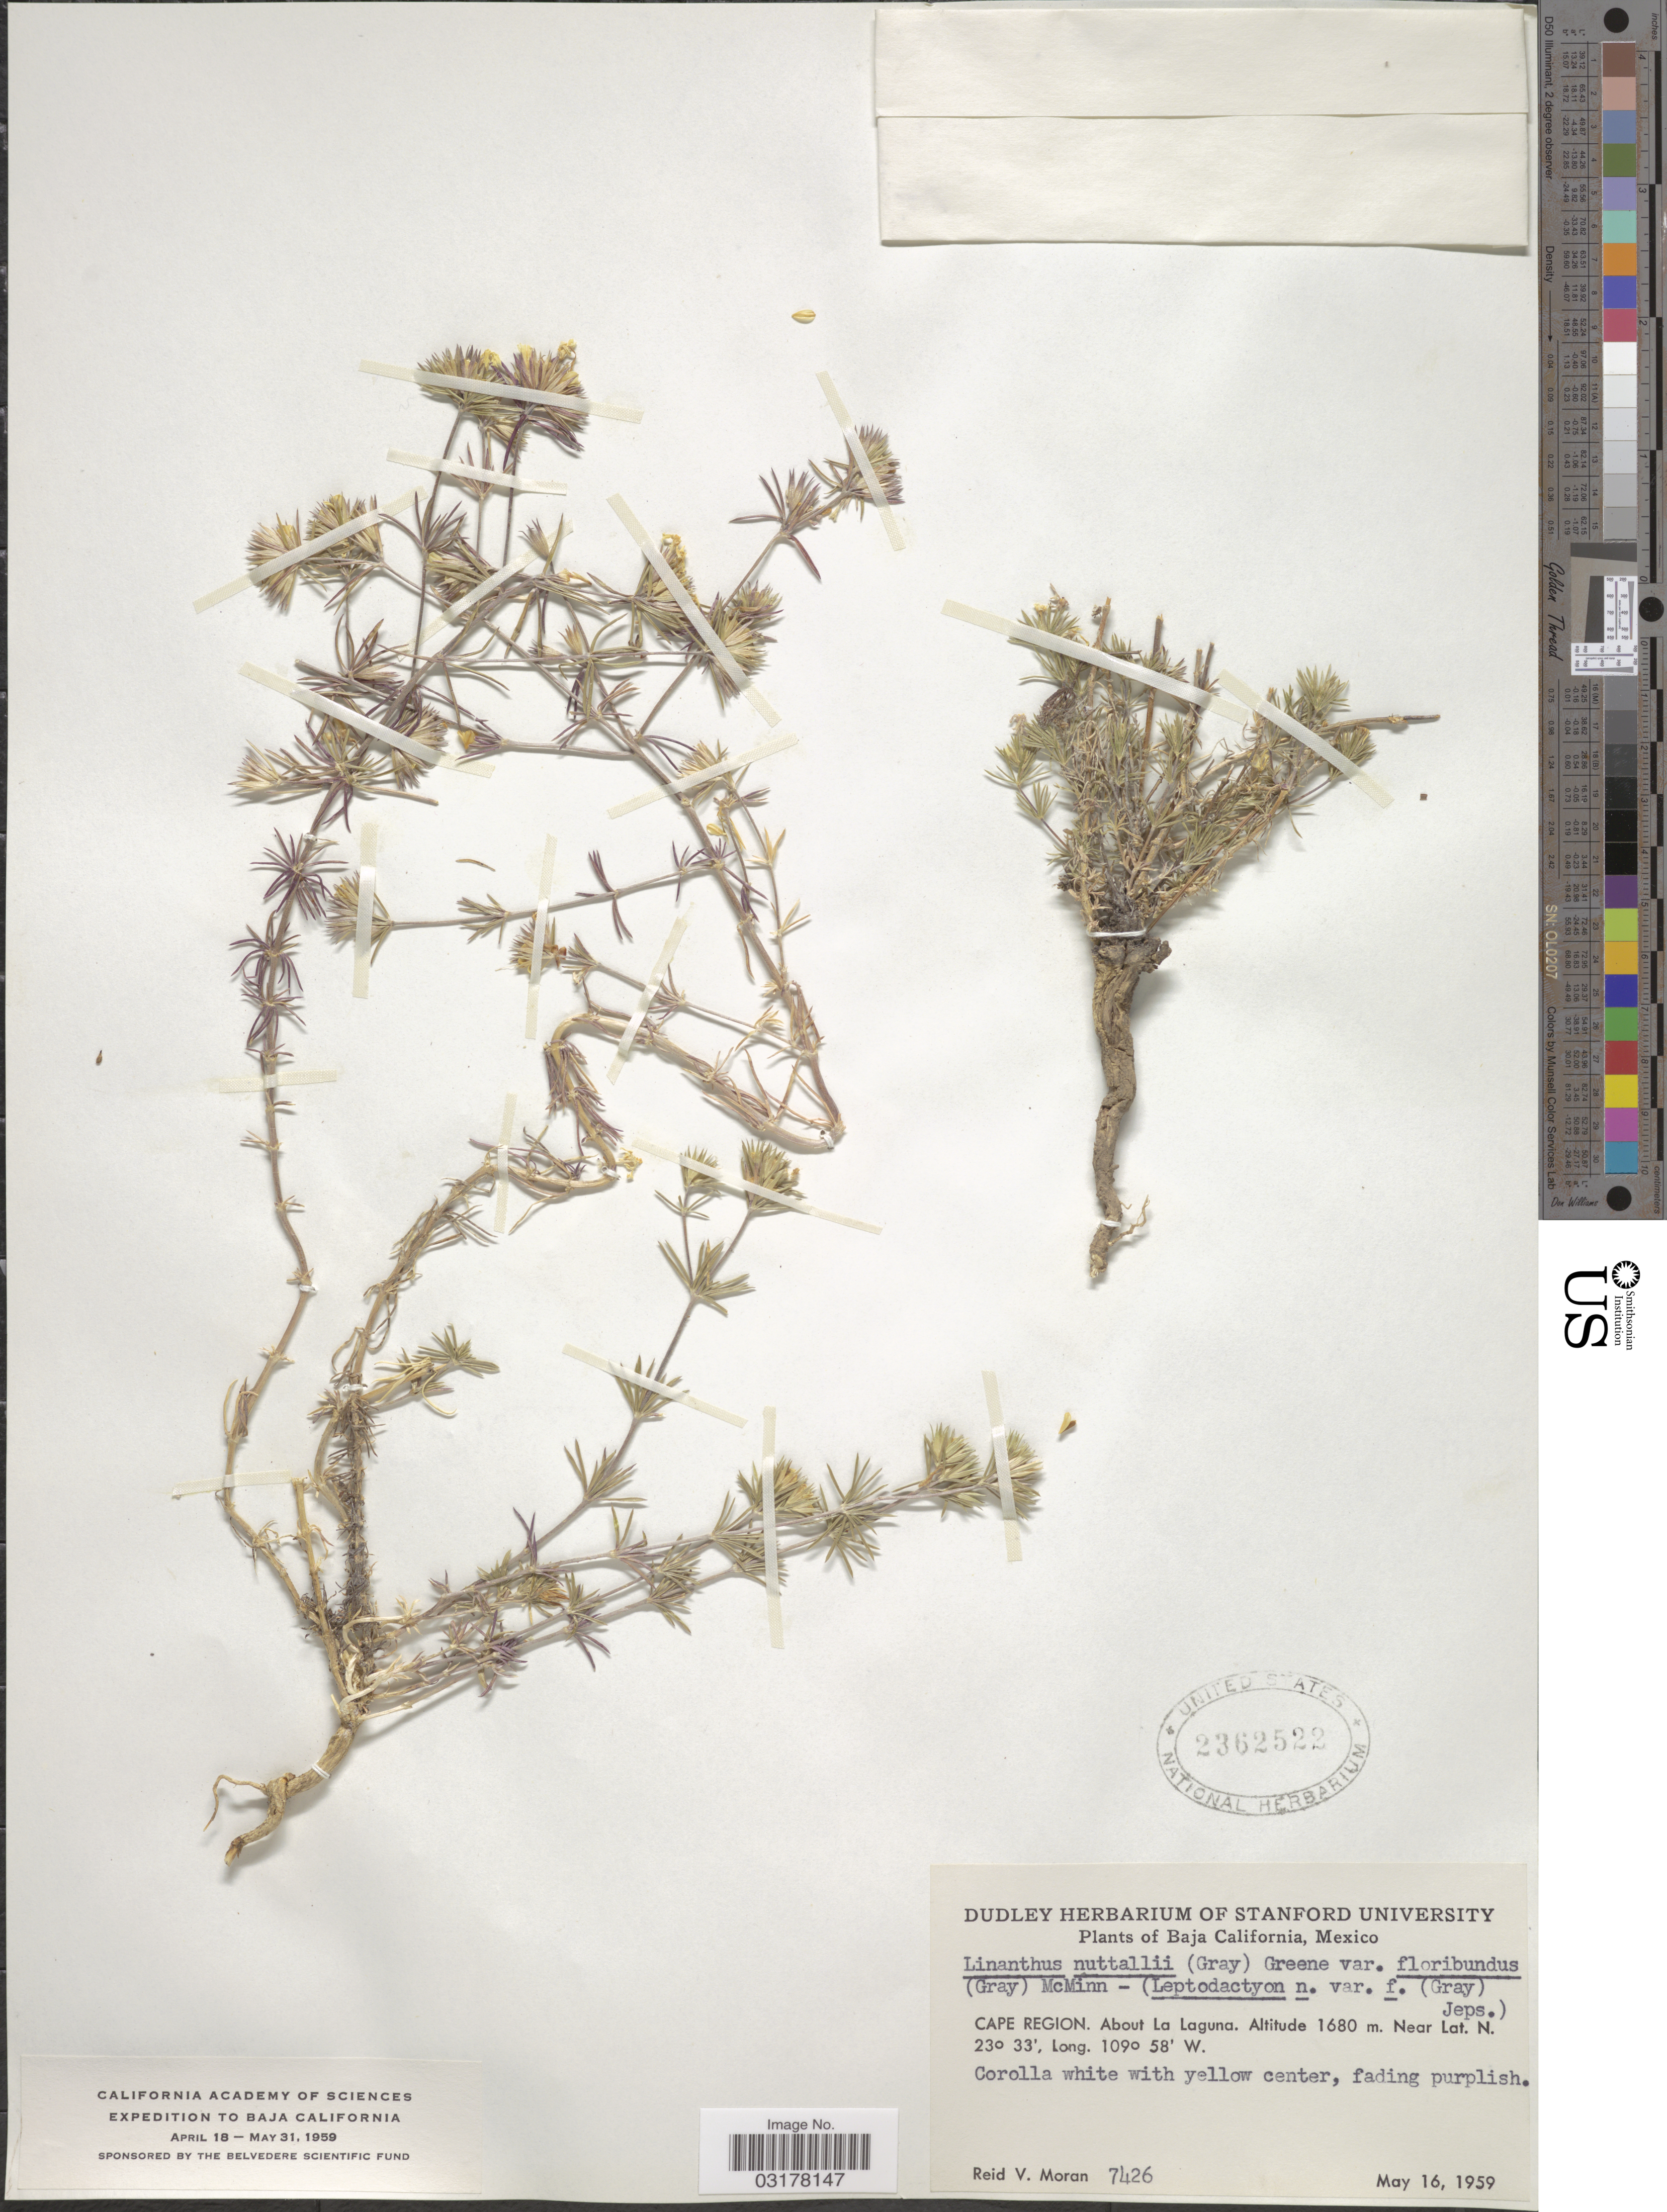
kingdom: Plantae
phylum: Tracheophyta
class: Magnoliopsida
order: Ericales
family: Polemoniaceae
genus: Leptosiphon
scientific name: Leptosiphon nuttallii subsp. nuttallii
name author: (A. Gray) J.M. Porter & L.A. Johnson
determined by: Patterson, R.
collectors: R. V. Moran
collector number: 7426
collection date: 1959-05-16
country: Mexico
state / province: Baja California Sur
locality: Cape Region. About La Laguna.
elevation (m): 1680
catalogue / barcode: US 2362522